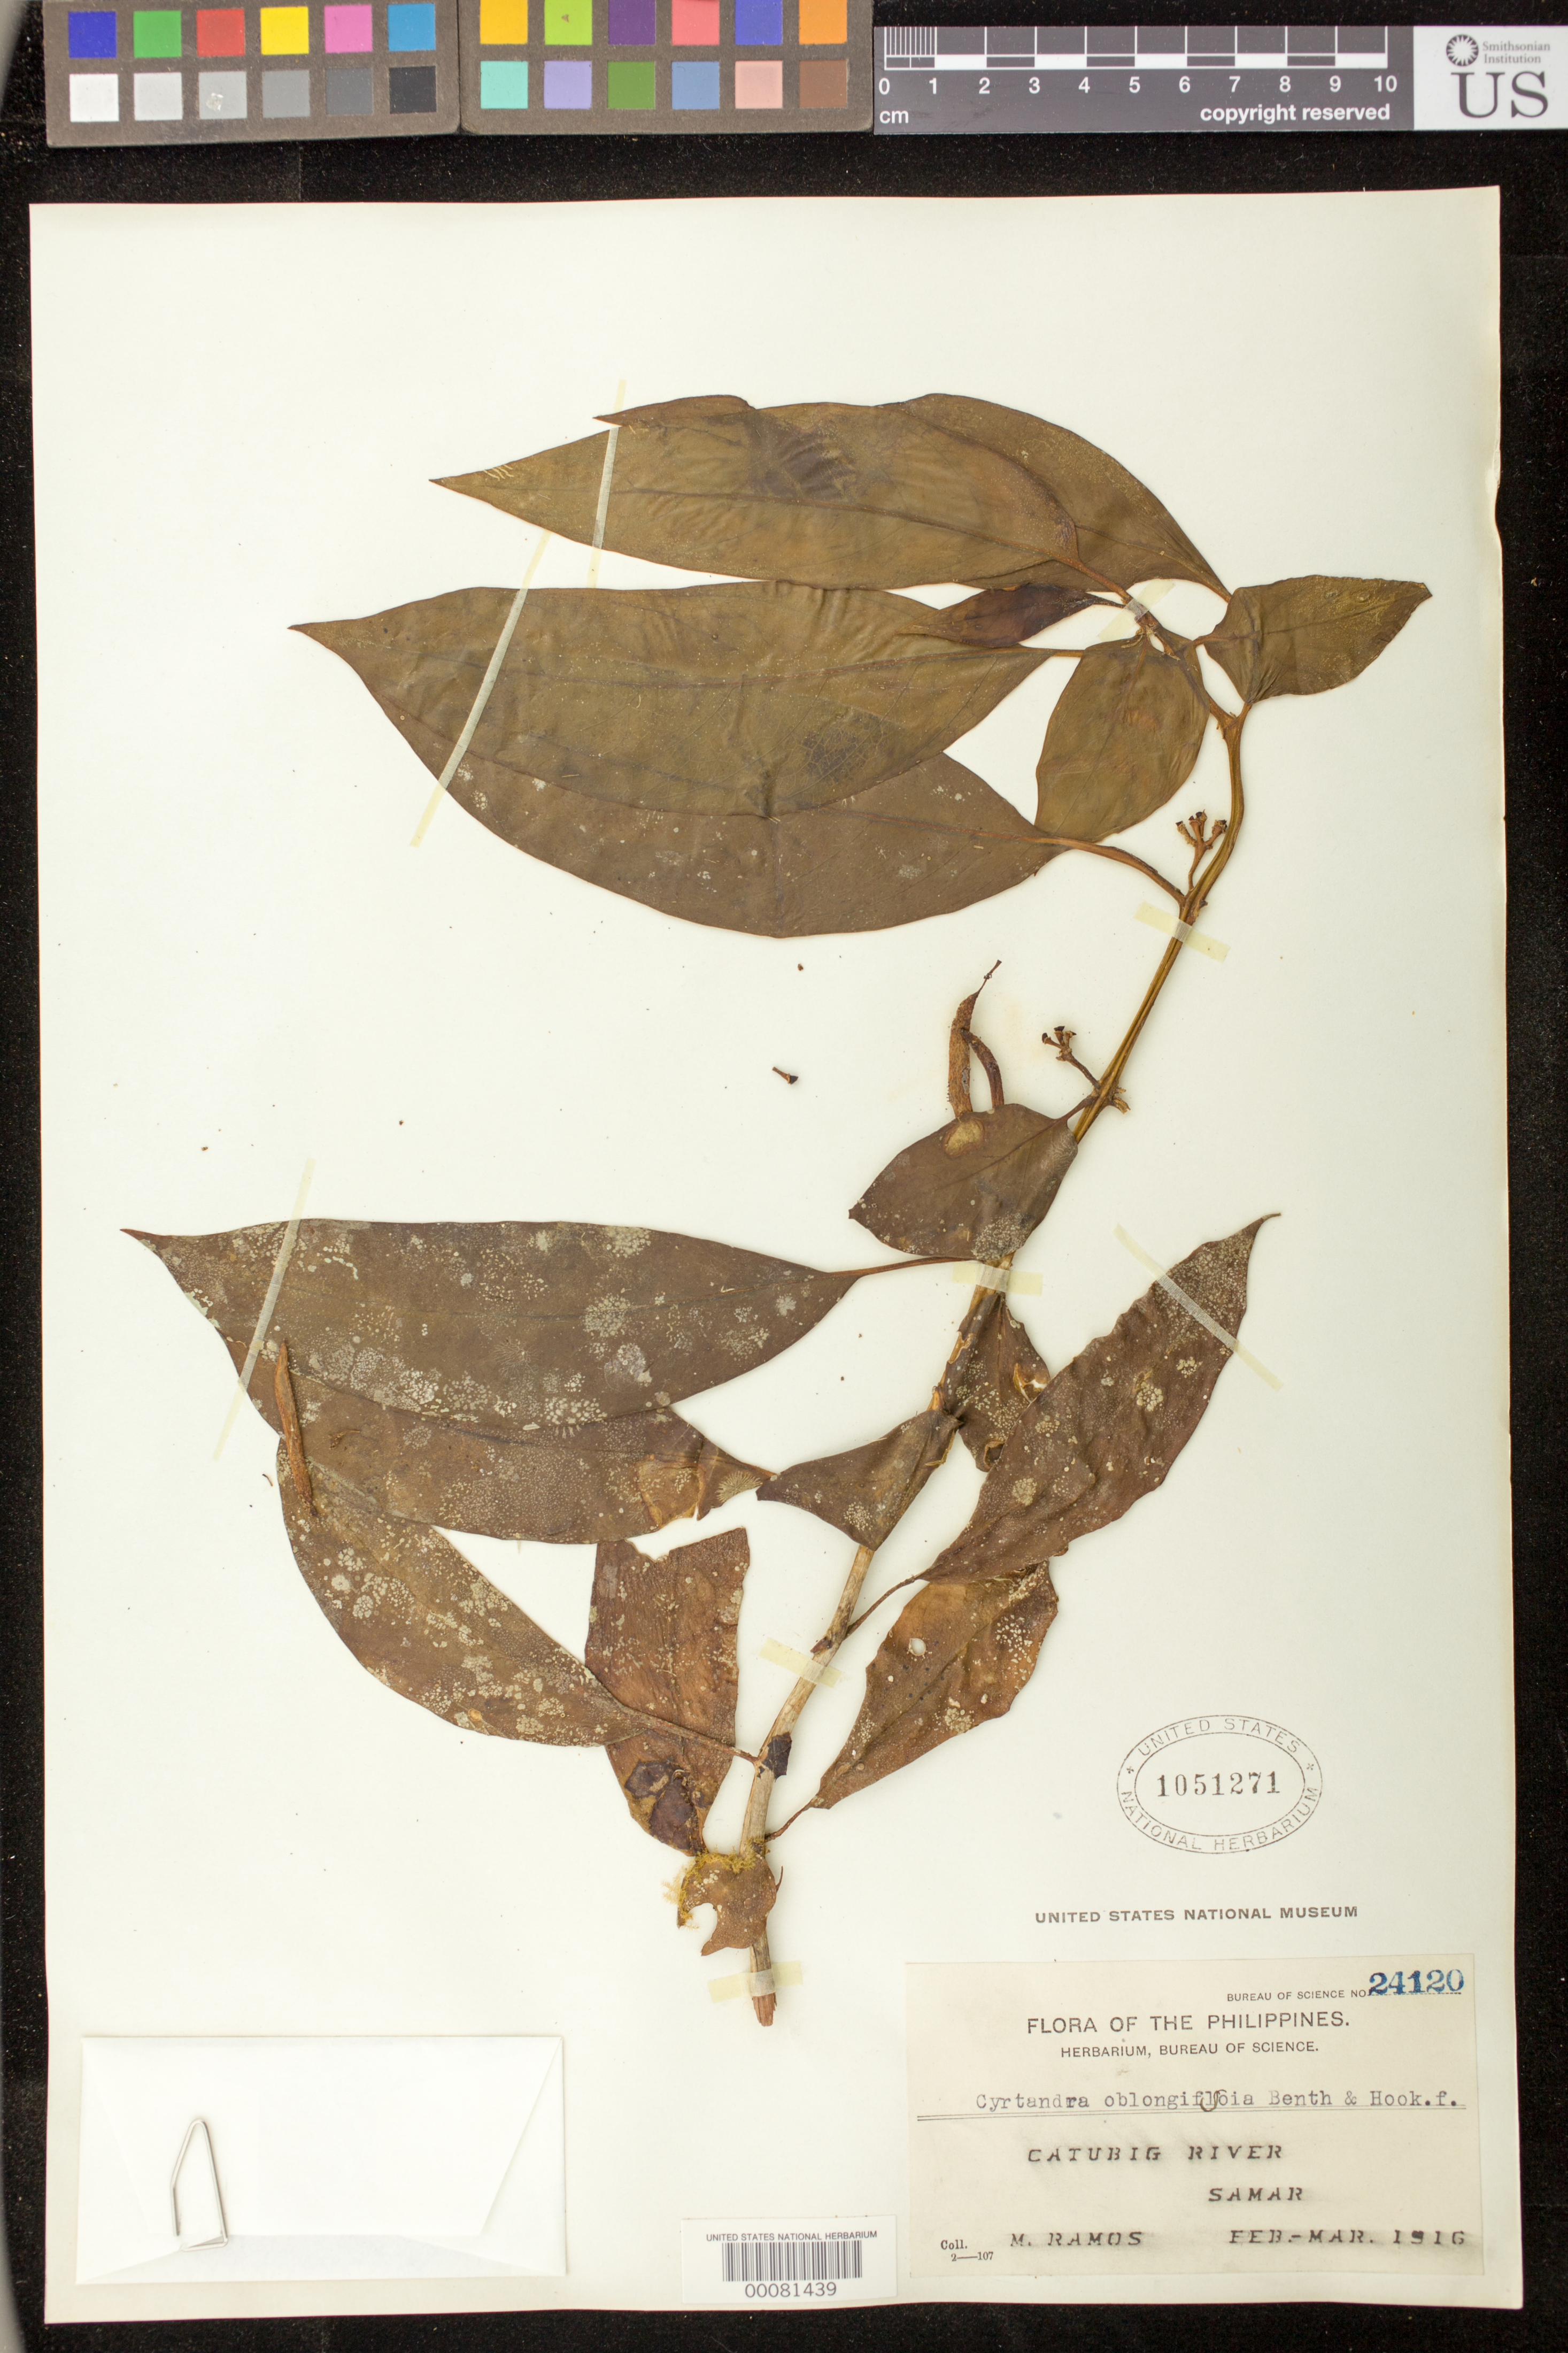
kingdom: Plantae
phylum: Tracheophyta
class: Magnoliopsida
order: Lamiales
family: Gesneriaceae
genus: Cyrtandra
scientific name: Cyrtandra oblongifolia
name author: (Blume) Benth. & Hook. ex C.B. Clarke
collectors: M. Ramos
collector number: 24120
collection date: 1916-02/1916-03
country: Philippines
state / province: Eastern Visayas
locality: Catubig River, Samar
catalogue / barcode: US 1051271